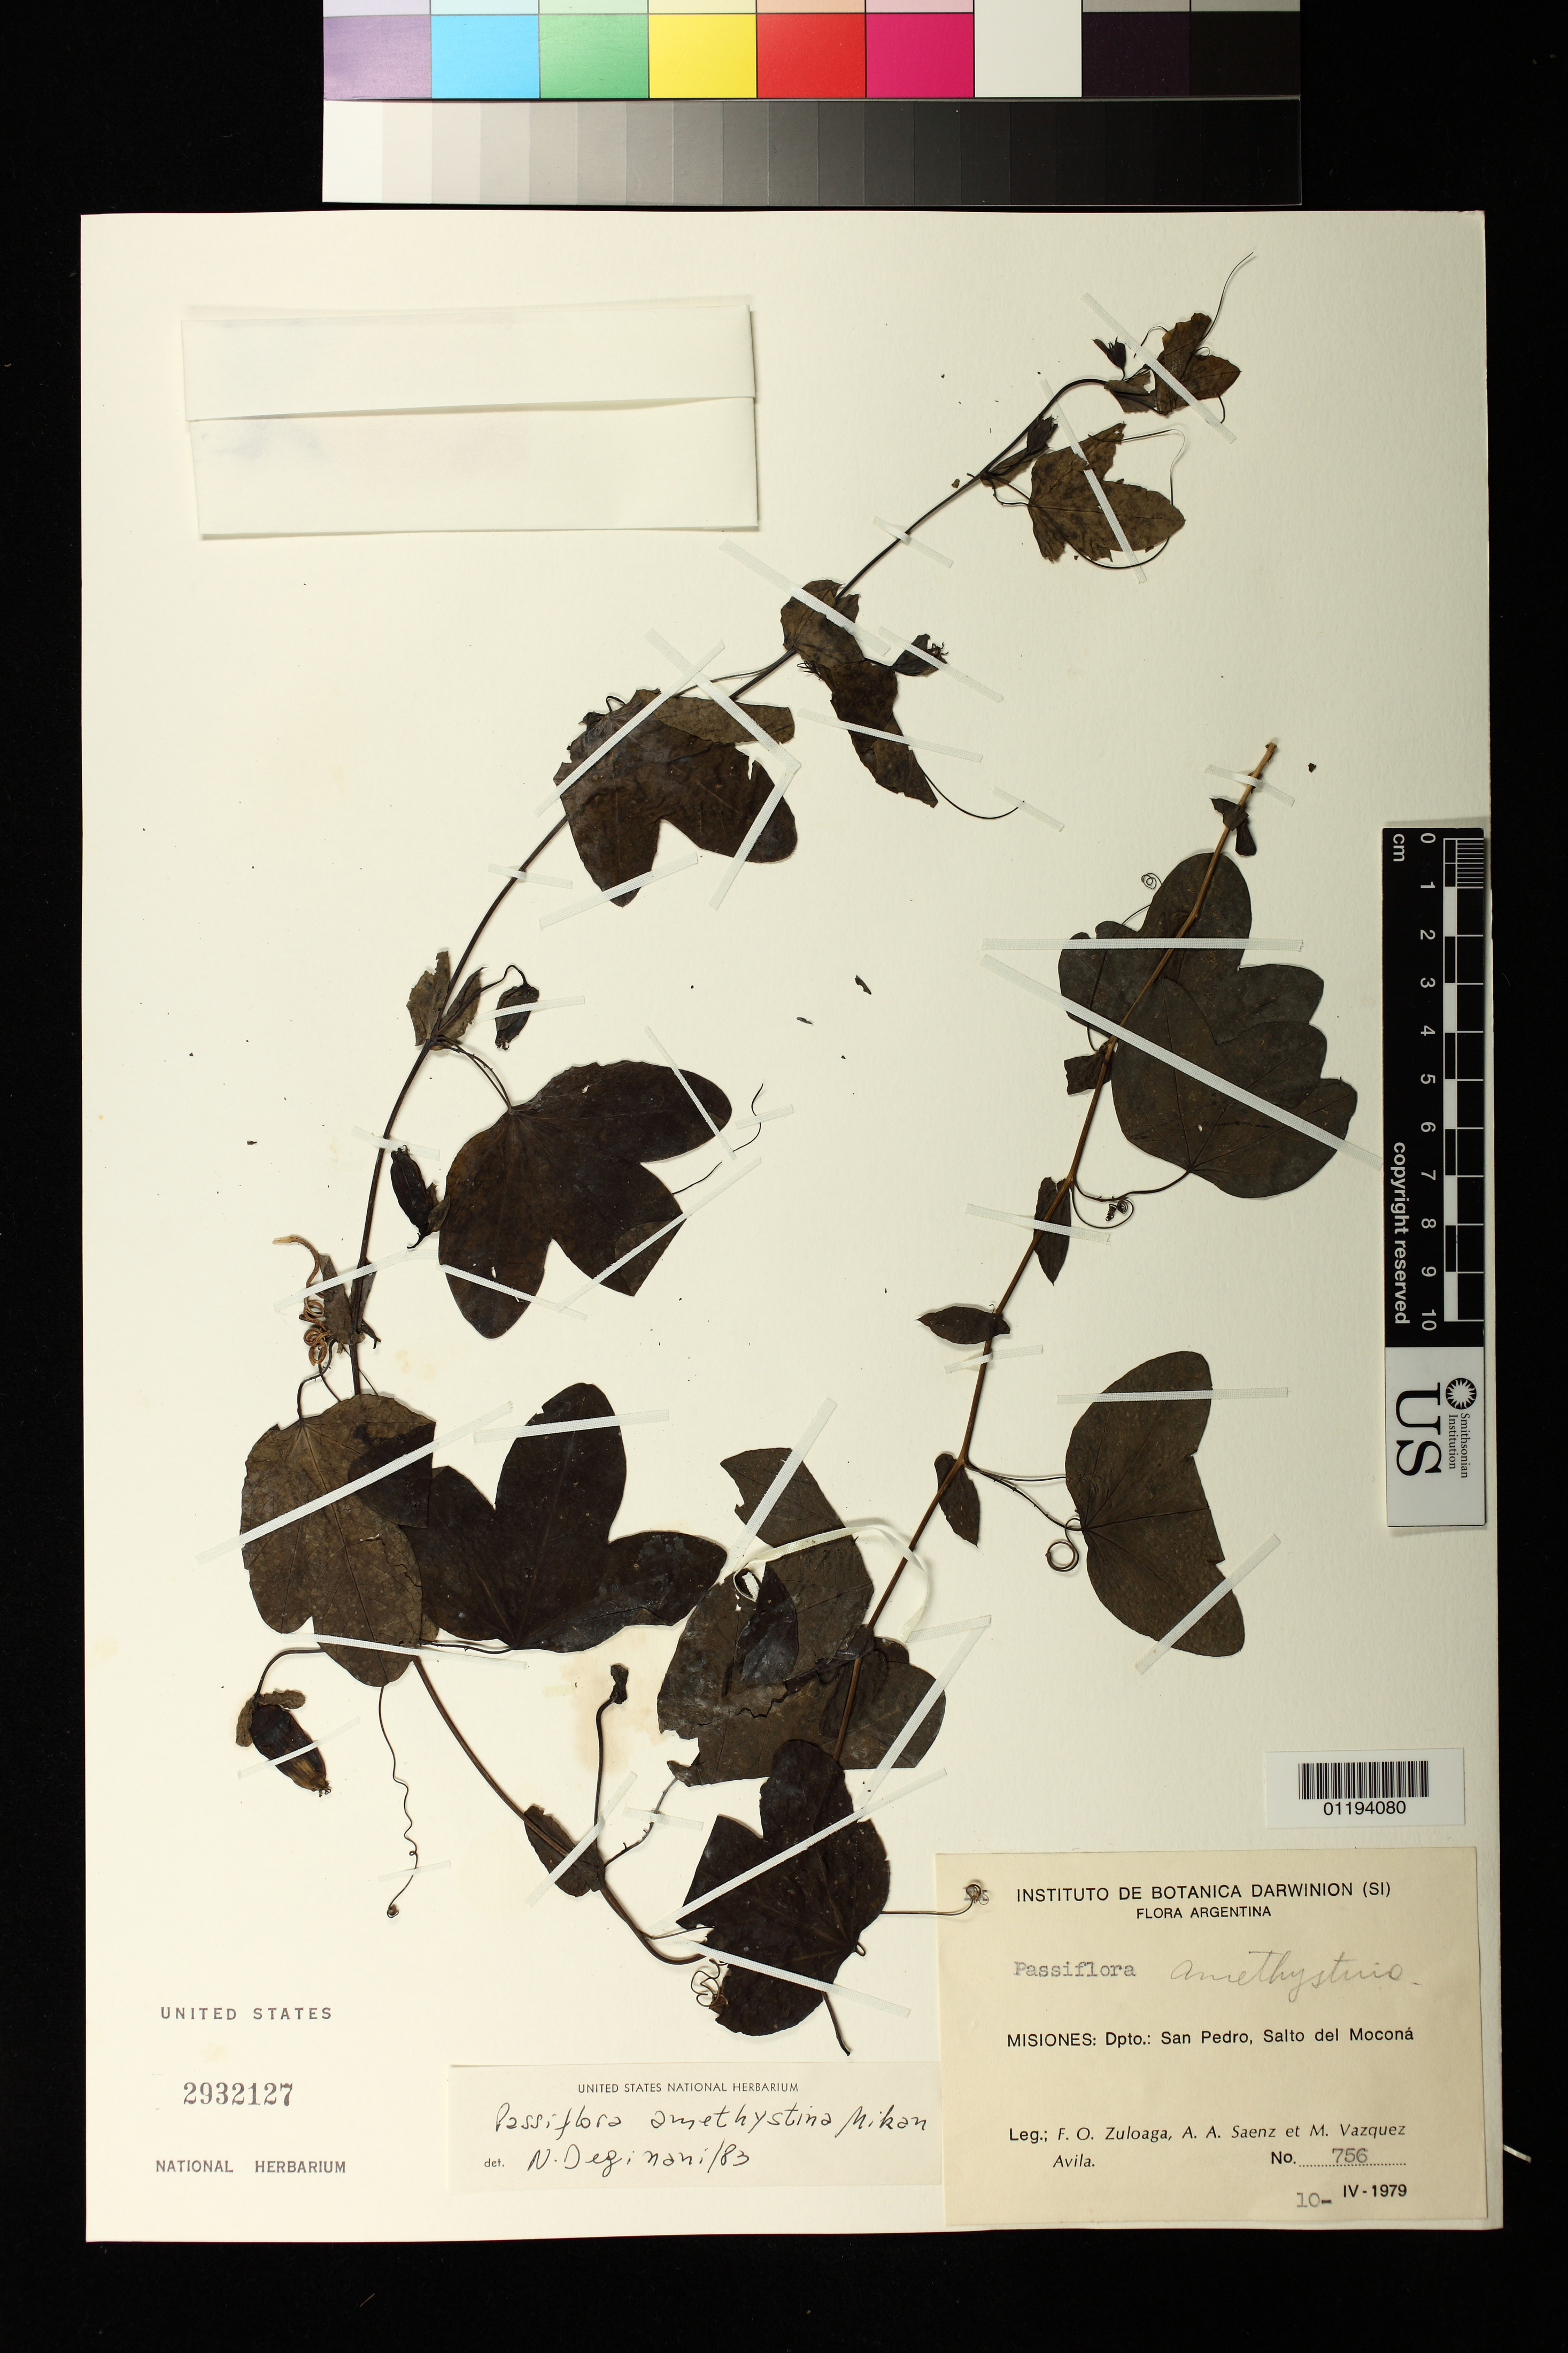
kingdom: Plantae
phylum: Tracheophyta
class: Magnoliopsida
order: Malpighiales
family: Passifloraceae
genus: Passiflora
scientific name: Passiflora amethystina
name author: J.C. Mikan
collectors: F. O. Zuloaga, A. A. Saenz & M. Vásquez Avila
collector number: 756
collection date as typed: Apr 10 1979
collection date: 1979-04-10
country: Argentina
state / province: Misiones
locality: Misiones: Dpto.: San Pedro, Salto del Mocona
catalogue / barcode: US 2932127